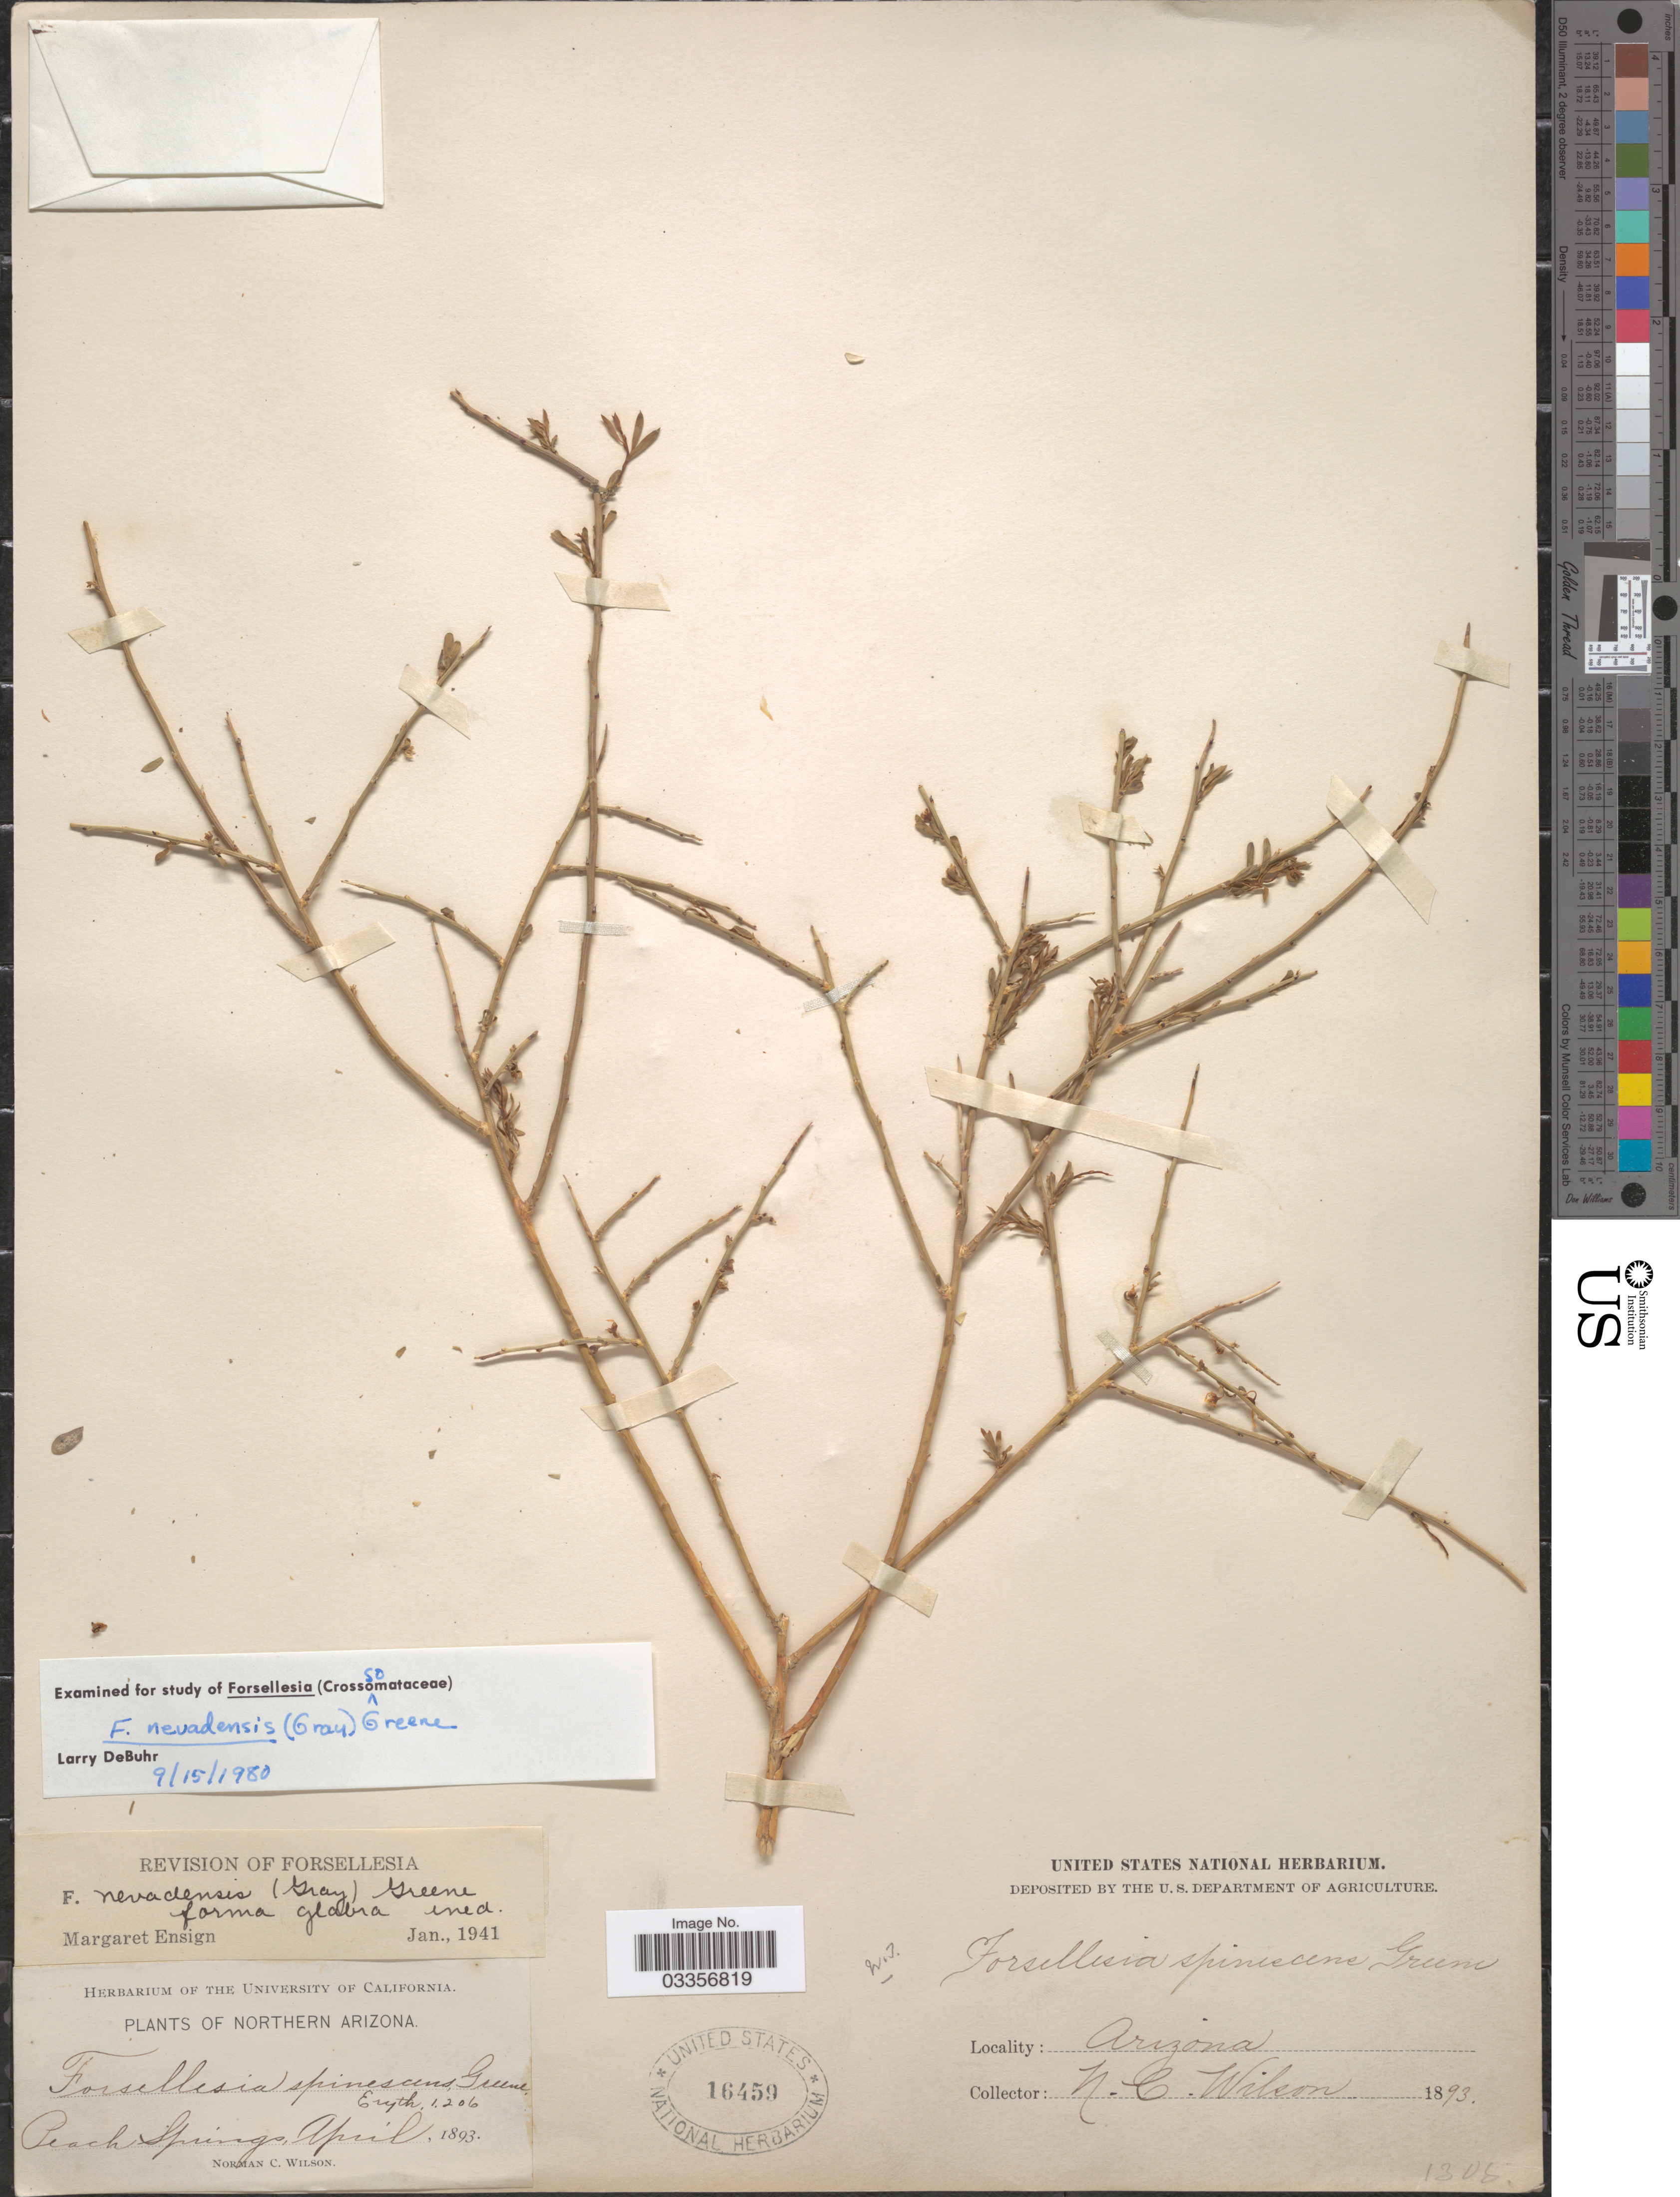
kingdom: Plantae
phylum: Tracheophyta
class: Magnoliopsida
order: Crossosomatales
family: Crossosomataceae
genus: Glossopetalon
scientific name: Glossopetalon spinescens var. aridum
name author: M.E. Jones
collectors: N. C. Wilson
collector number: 1305*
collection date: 1893-04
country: United States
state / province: Arizona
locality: Northern Arizona, Peach Springs.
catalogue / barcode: US 16459